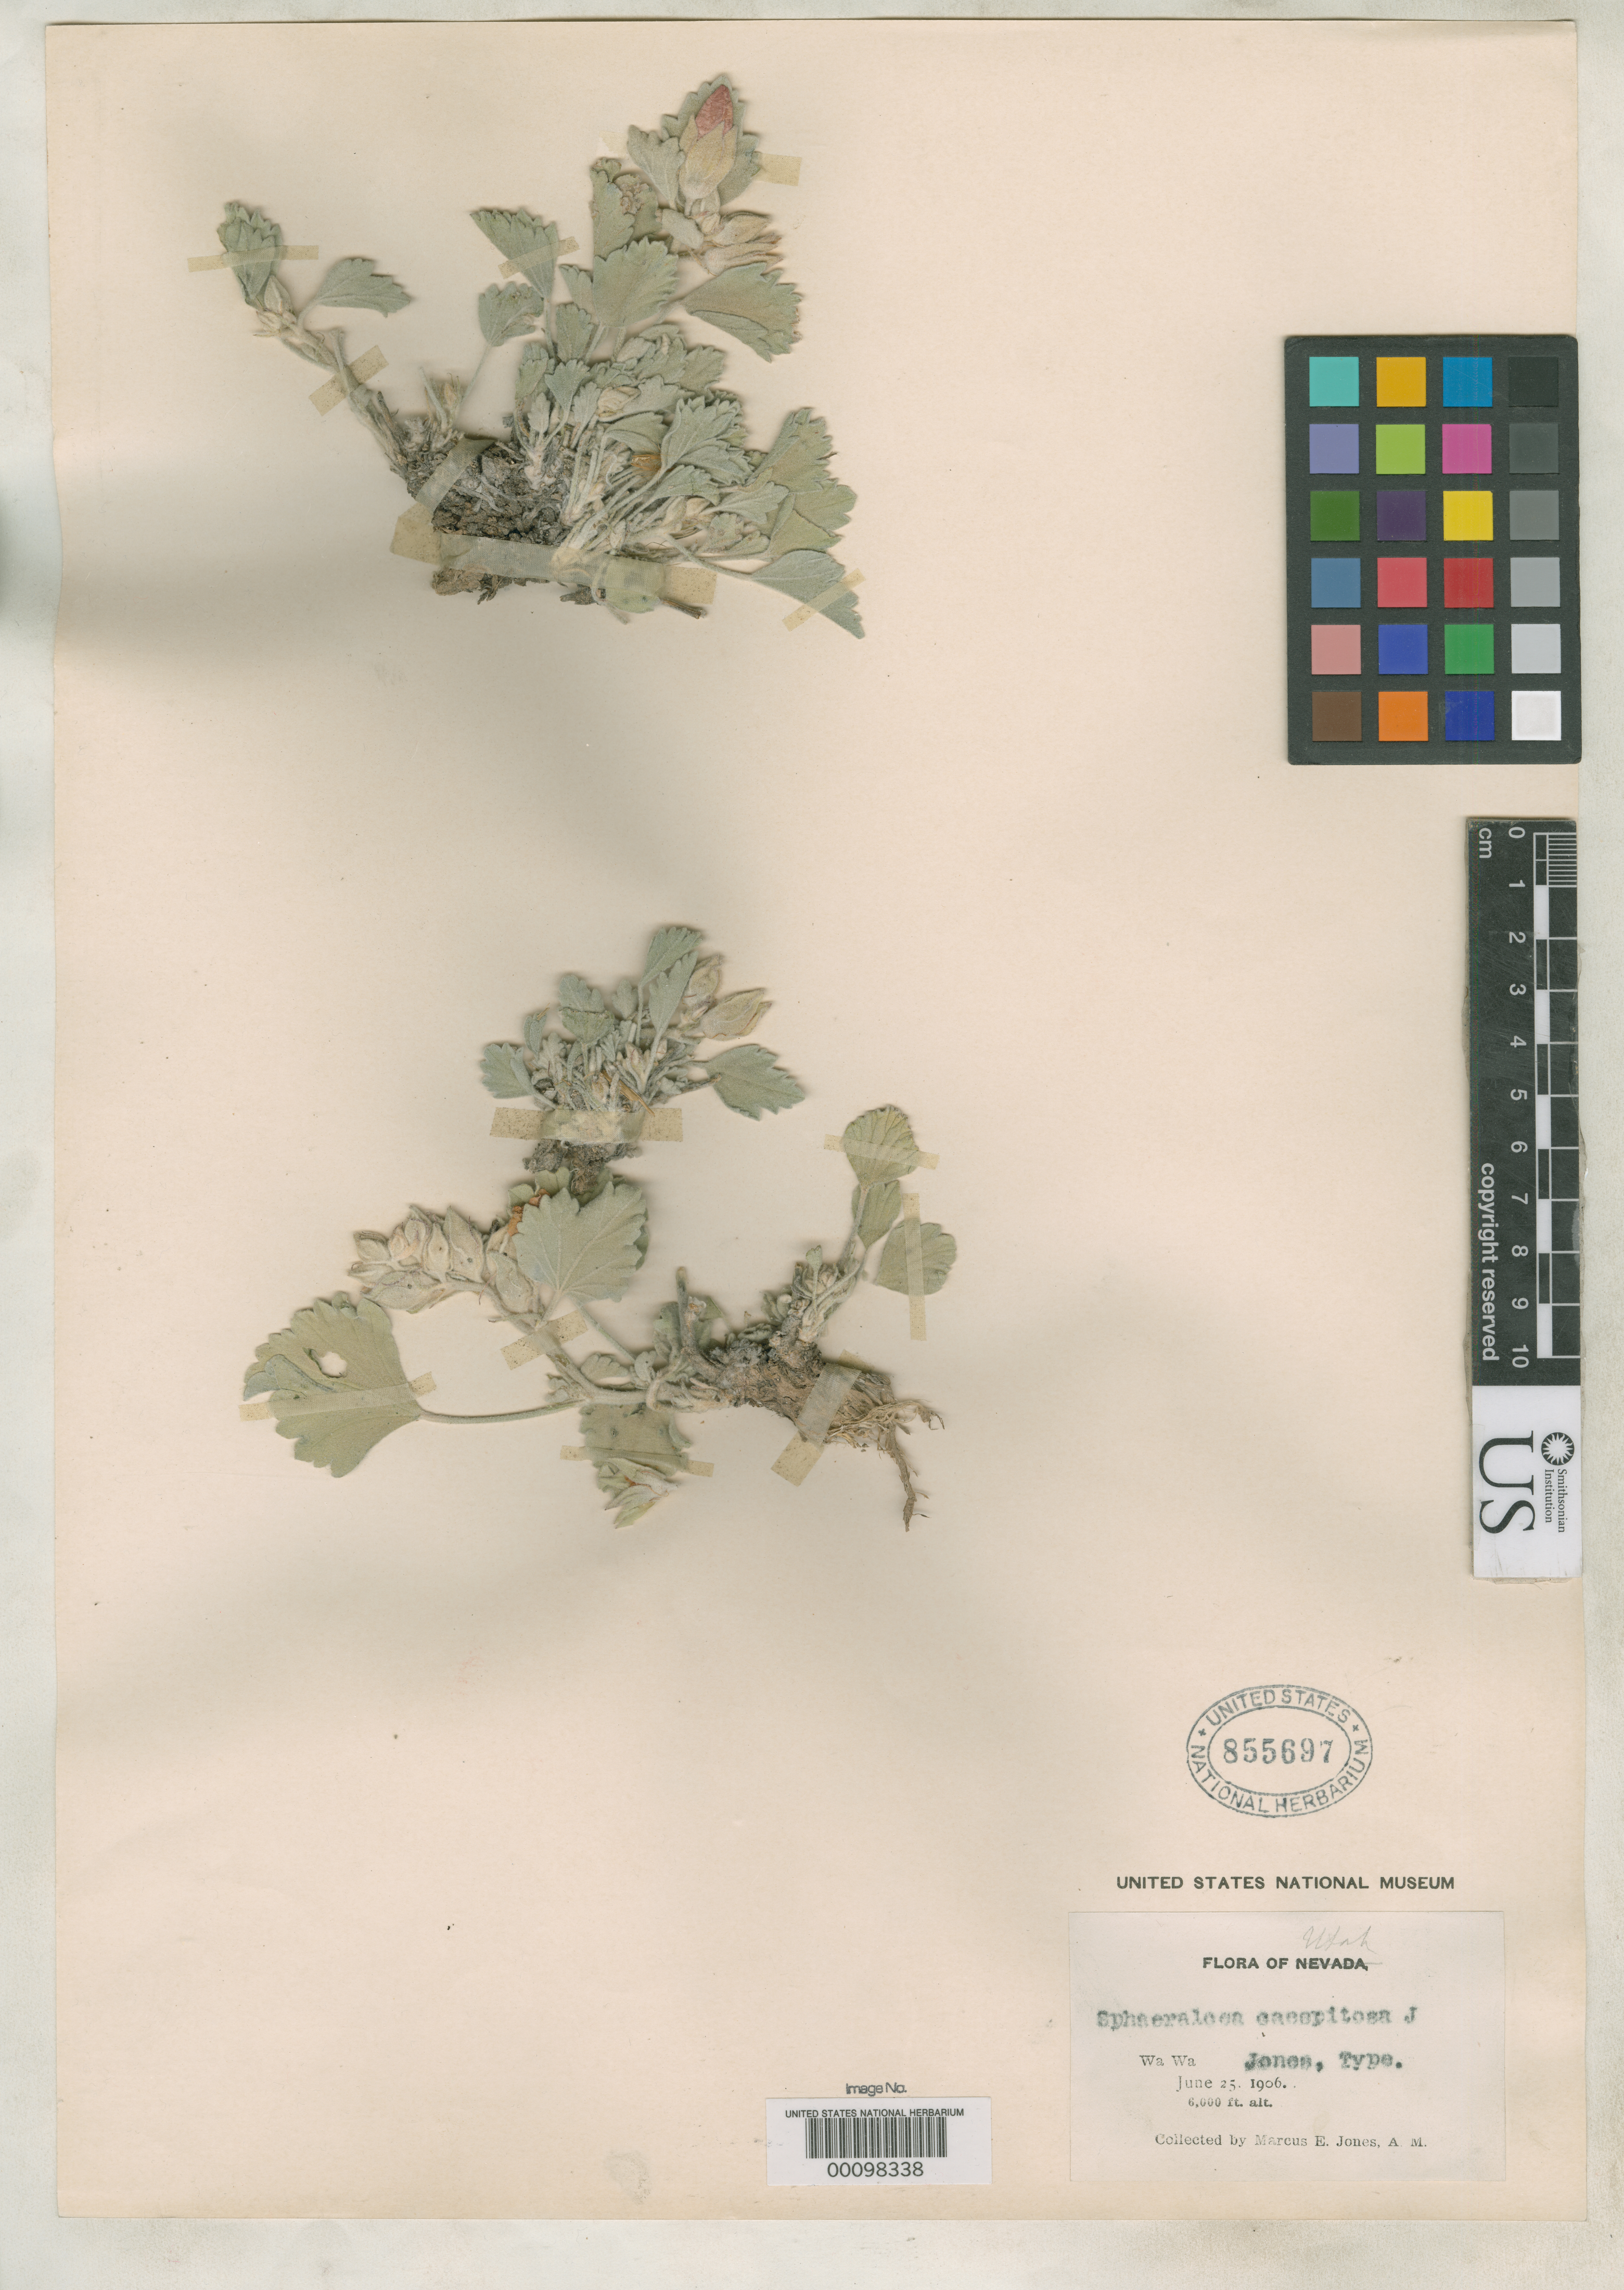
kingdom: Plantae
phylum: Tracheophyta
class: Magnoliopsida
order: Malvales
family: Malvaceae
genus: Sphaeralcea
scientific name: Sphaeralcea caespitosa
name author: M.E. Jones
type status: Isotype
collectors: M. E. Jones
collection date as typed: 25 Jun 1906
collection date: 1906-06-25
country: United States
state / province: Utah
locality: Wa Wa, west of Frisco.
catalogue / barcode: US 855697